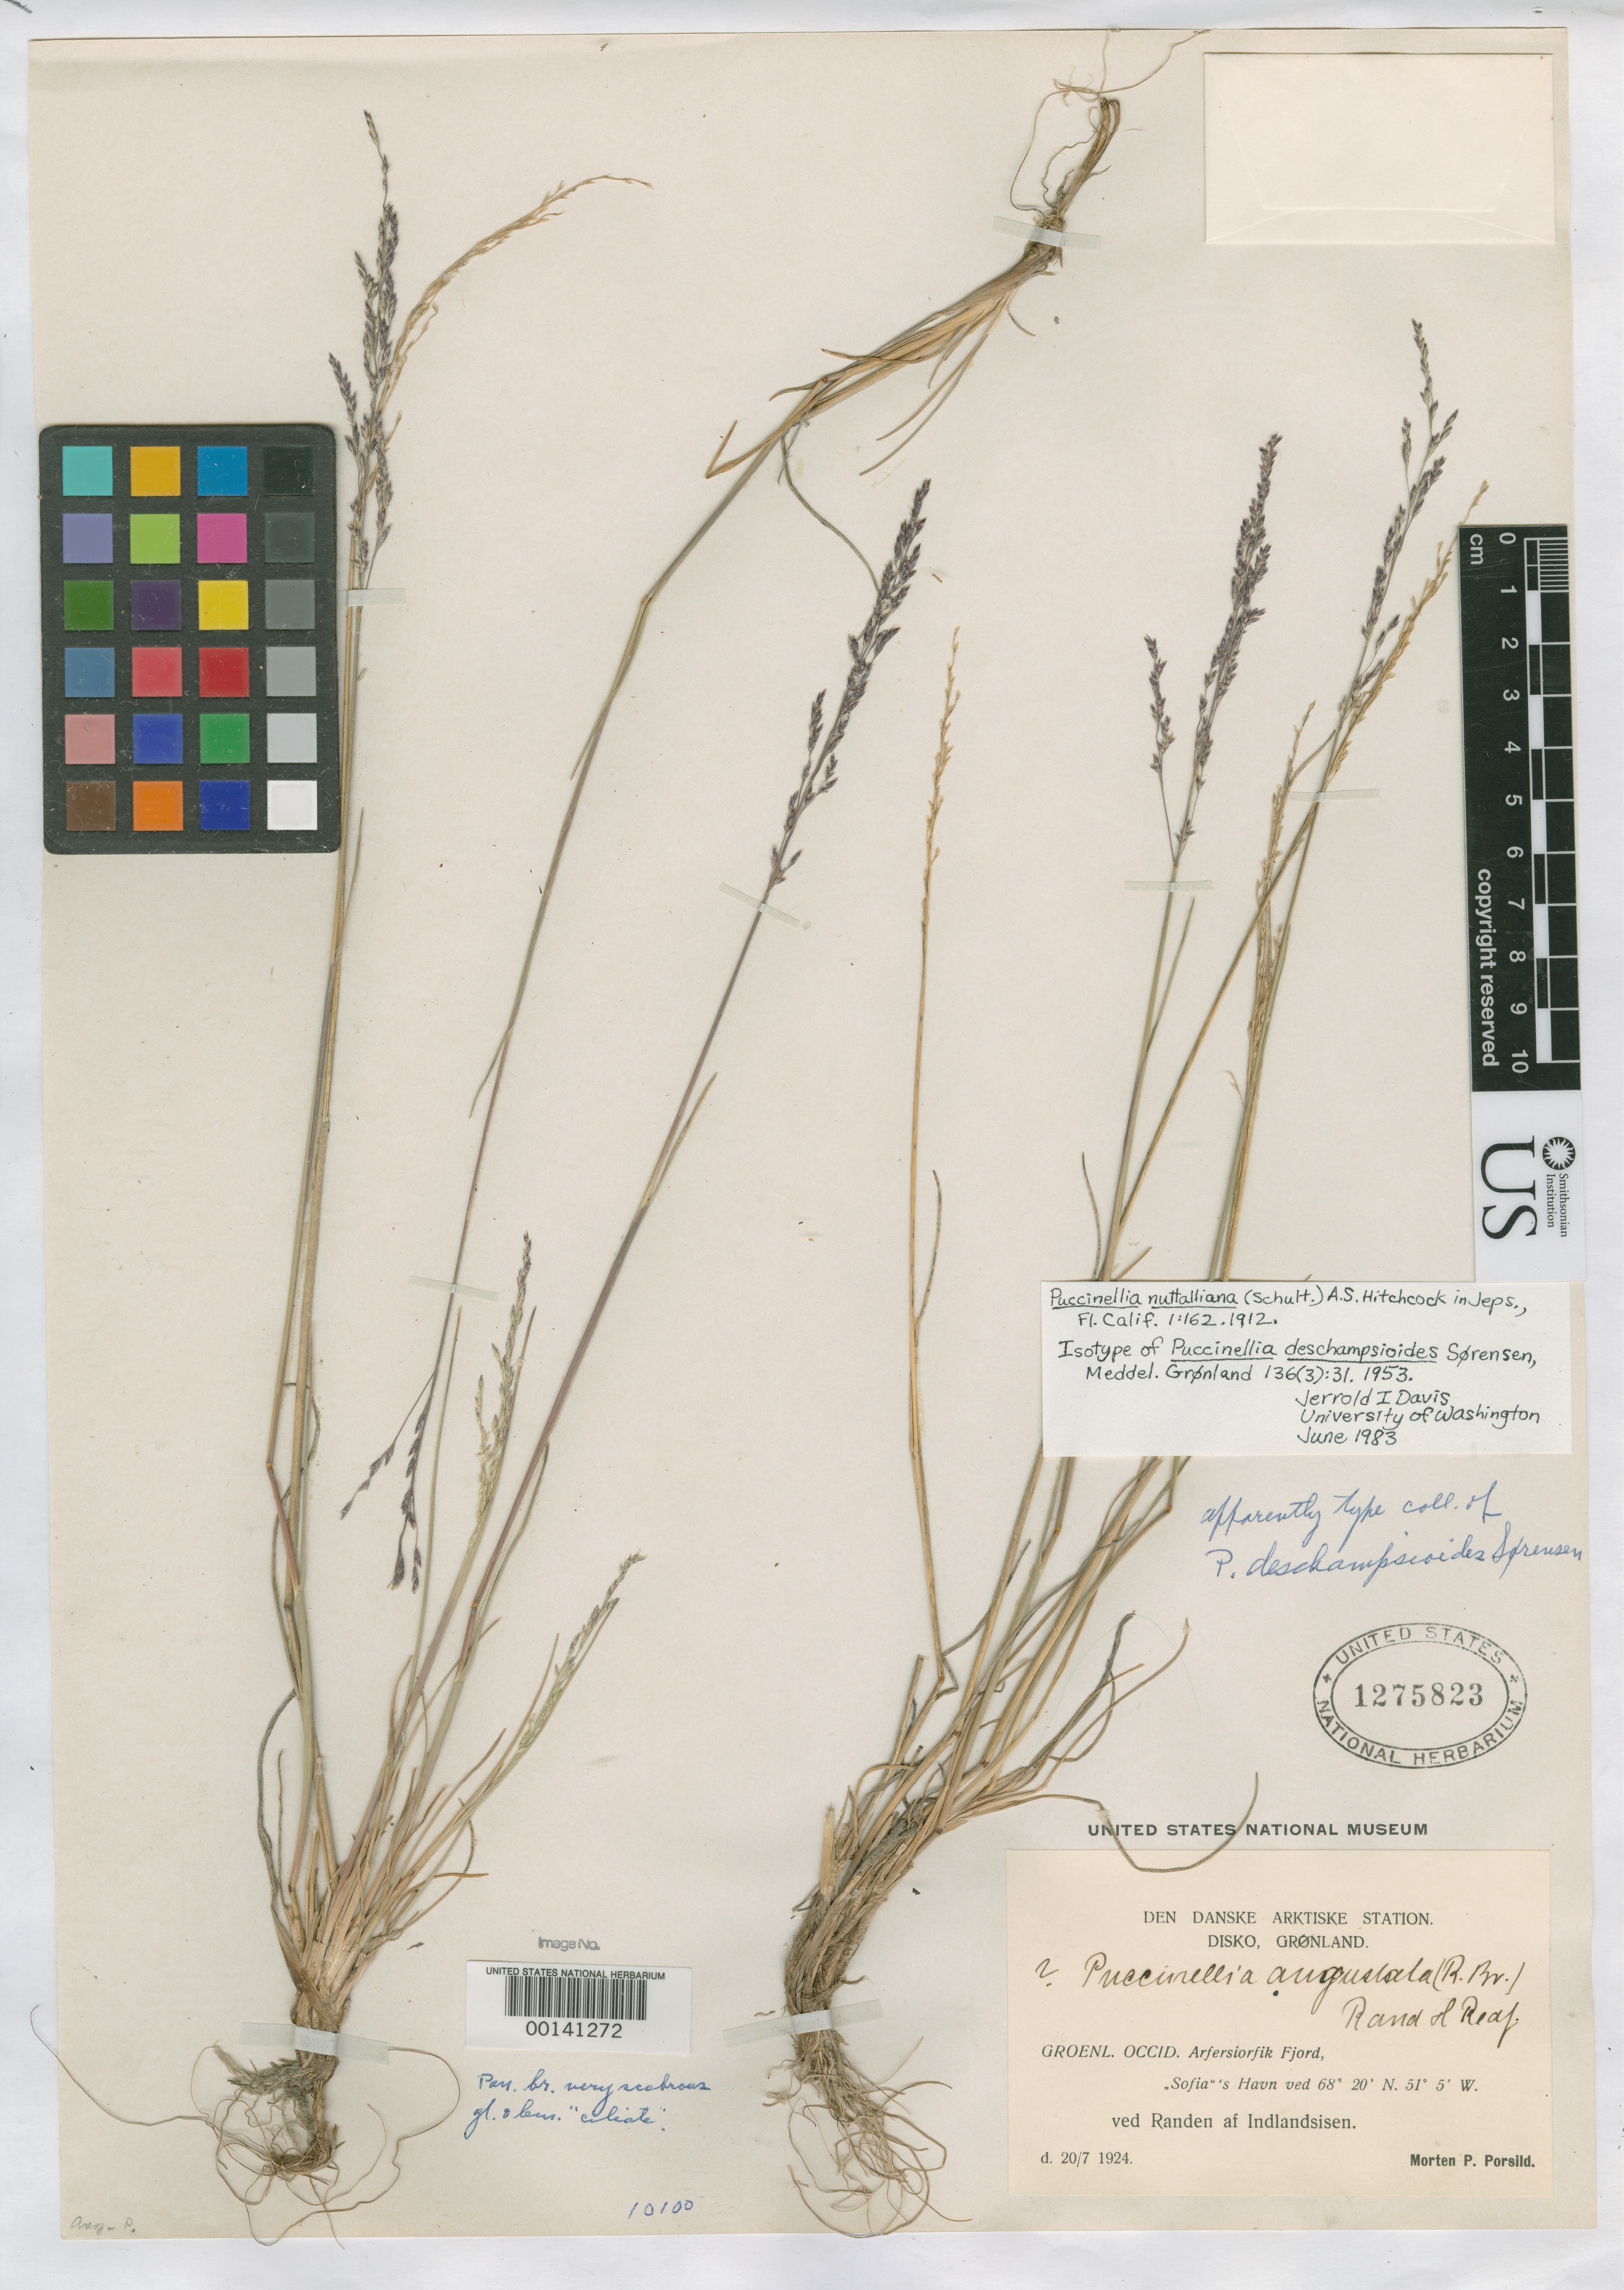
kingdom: Plantae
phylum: Tracheophyta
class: Liliopsida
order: Poales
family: Poaceae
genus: Puccinellia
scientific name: Puccinellia deschampsioides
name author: Sorensen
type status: Isotype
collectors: M. P. Porsild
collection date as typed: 20 Jul 1924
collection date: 1924-07-20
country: Greenland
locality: Groenl. Occid., Arfersiorfik Fjord.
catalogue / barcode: US 1275823